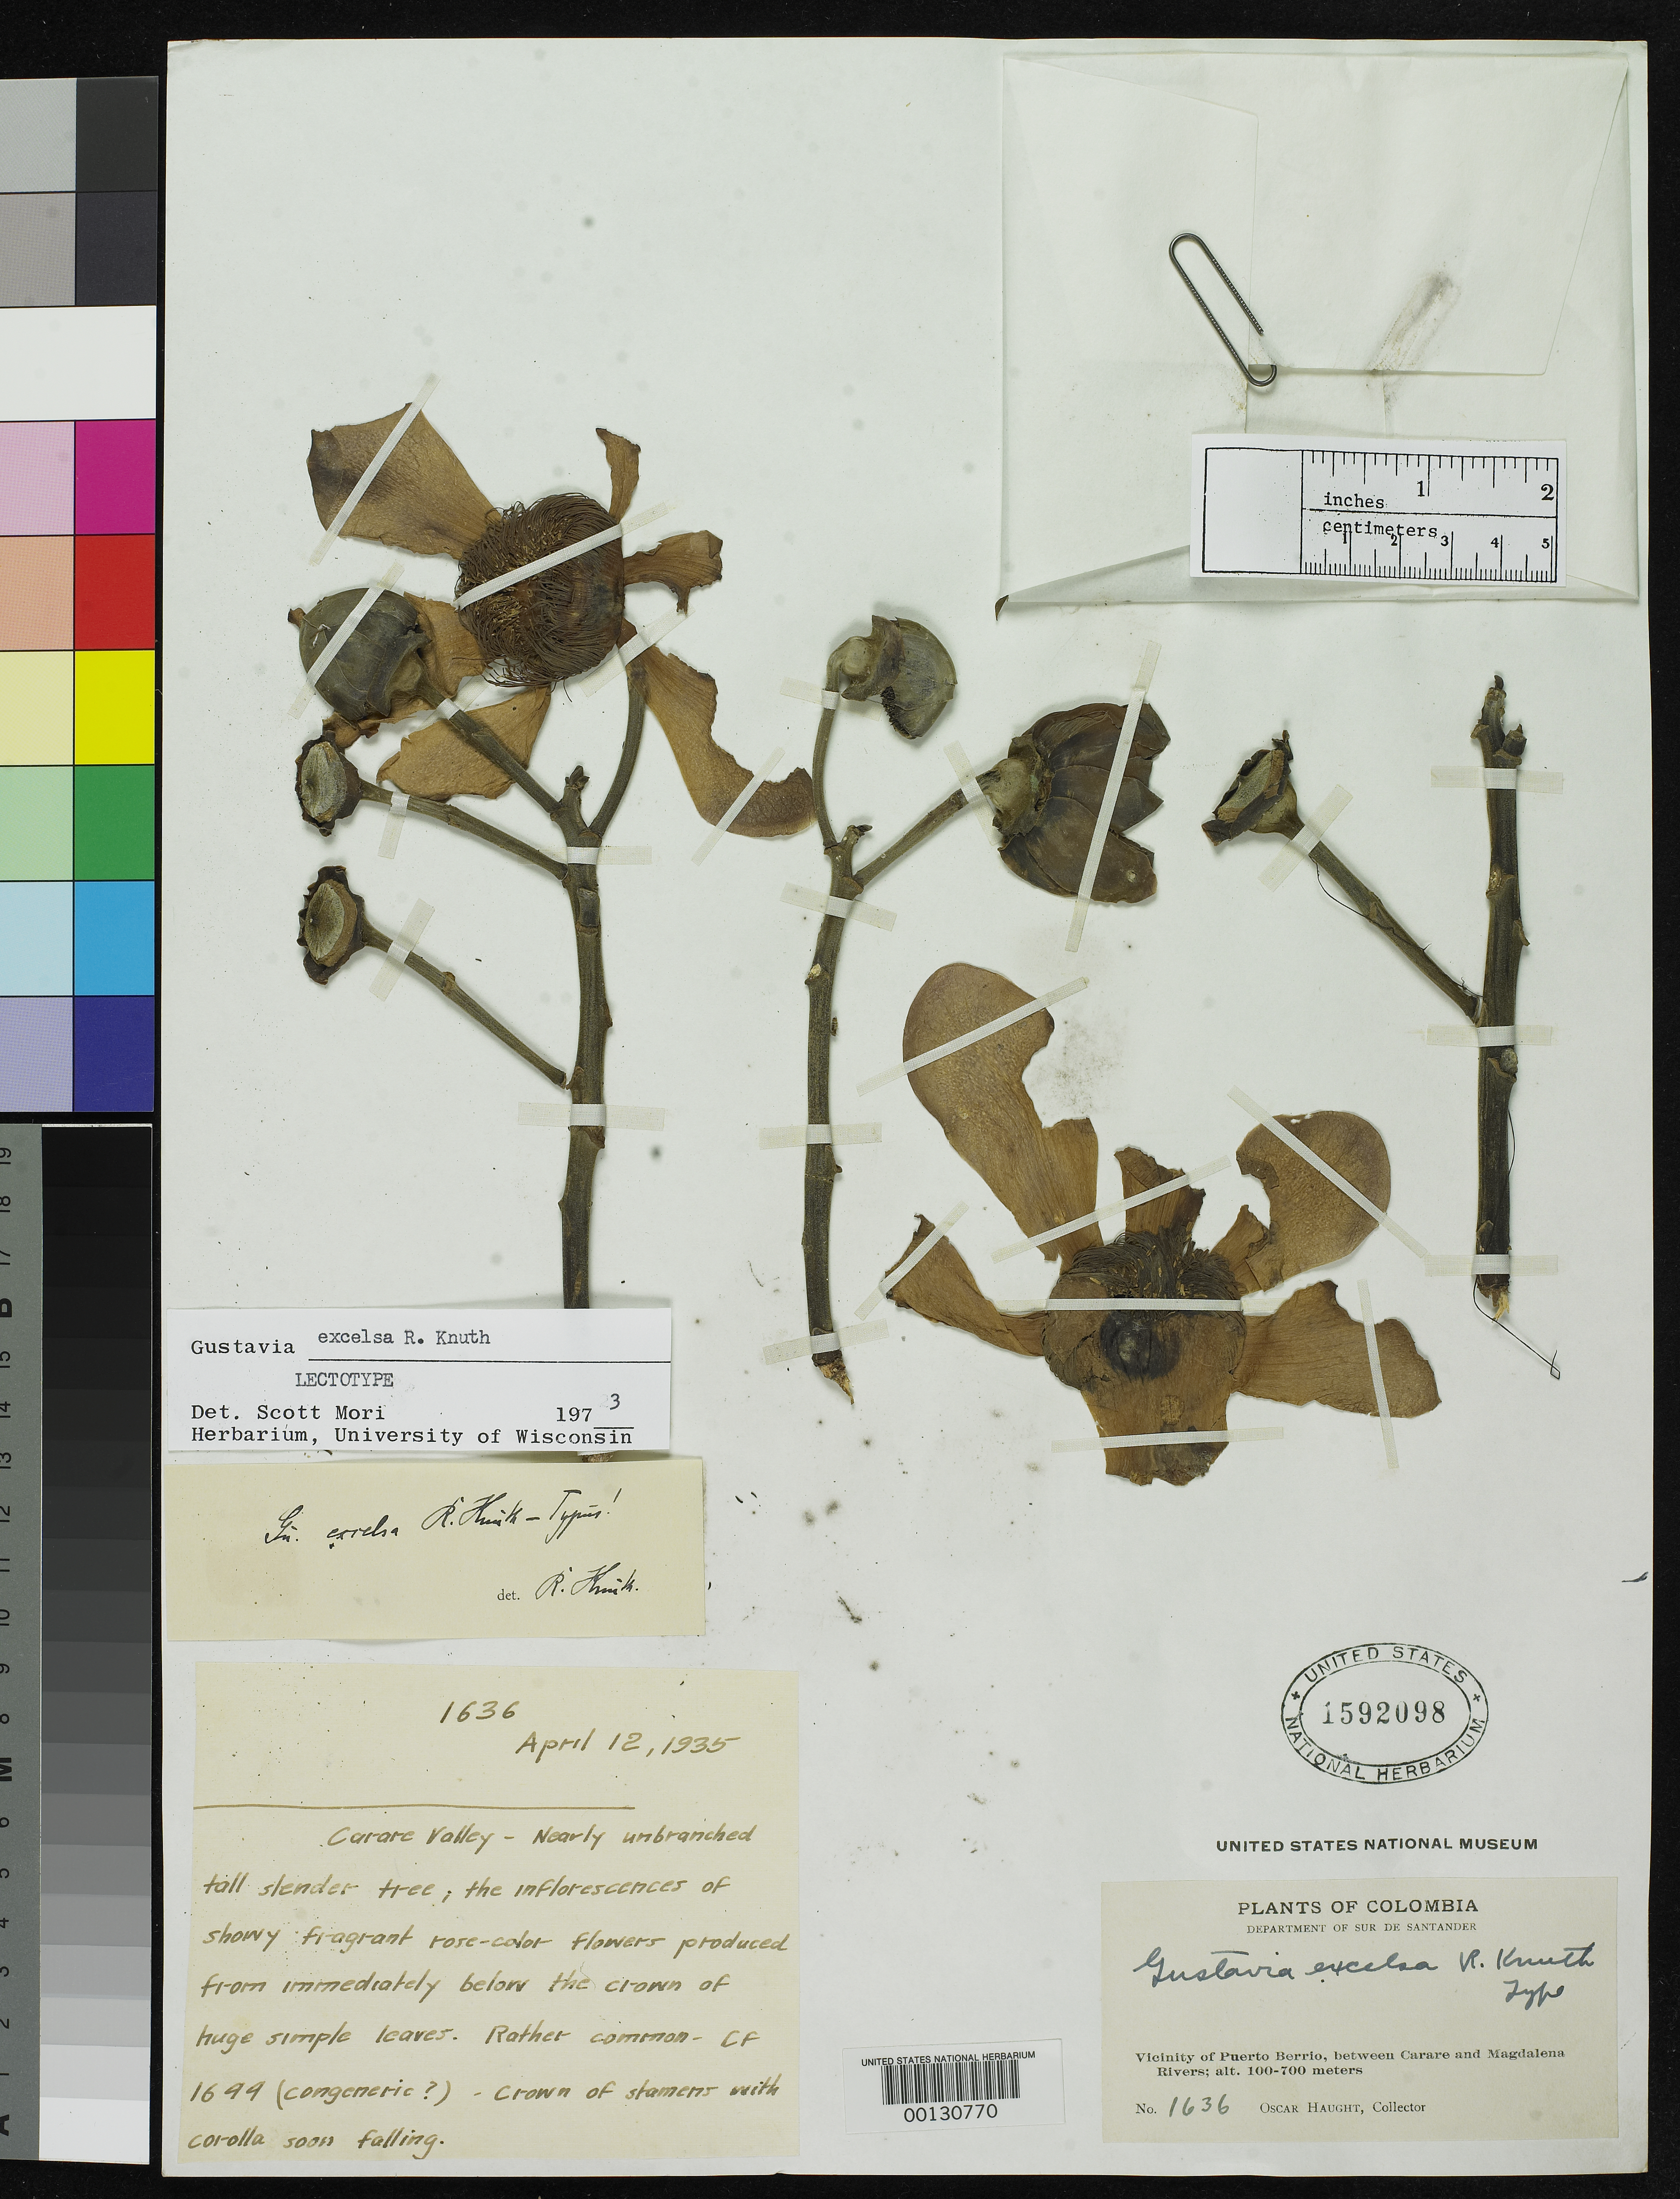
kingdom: Plantae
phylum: Tracheophyta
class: Magnoliopsida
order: Ericales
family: Lecythidaceae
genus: Gustavia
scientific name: Gustavia excelsa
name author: R. Knuth in Engl.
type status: Lectotype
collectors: O. L. Haught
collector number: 1636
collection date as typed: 12 Apr 1935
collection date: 1935-04-12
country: Colombia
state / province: Santander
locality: Vicinity of Puerto Berrio, between Carare & Magdalena Rivers.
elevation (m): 100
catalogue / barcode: US 1592098